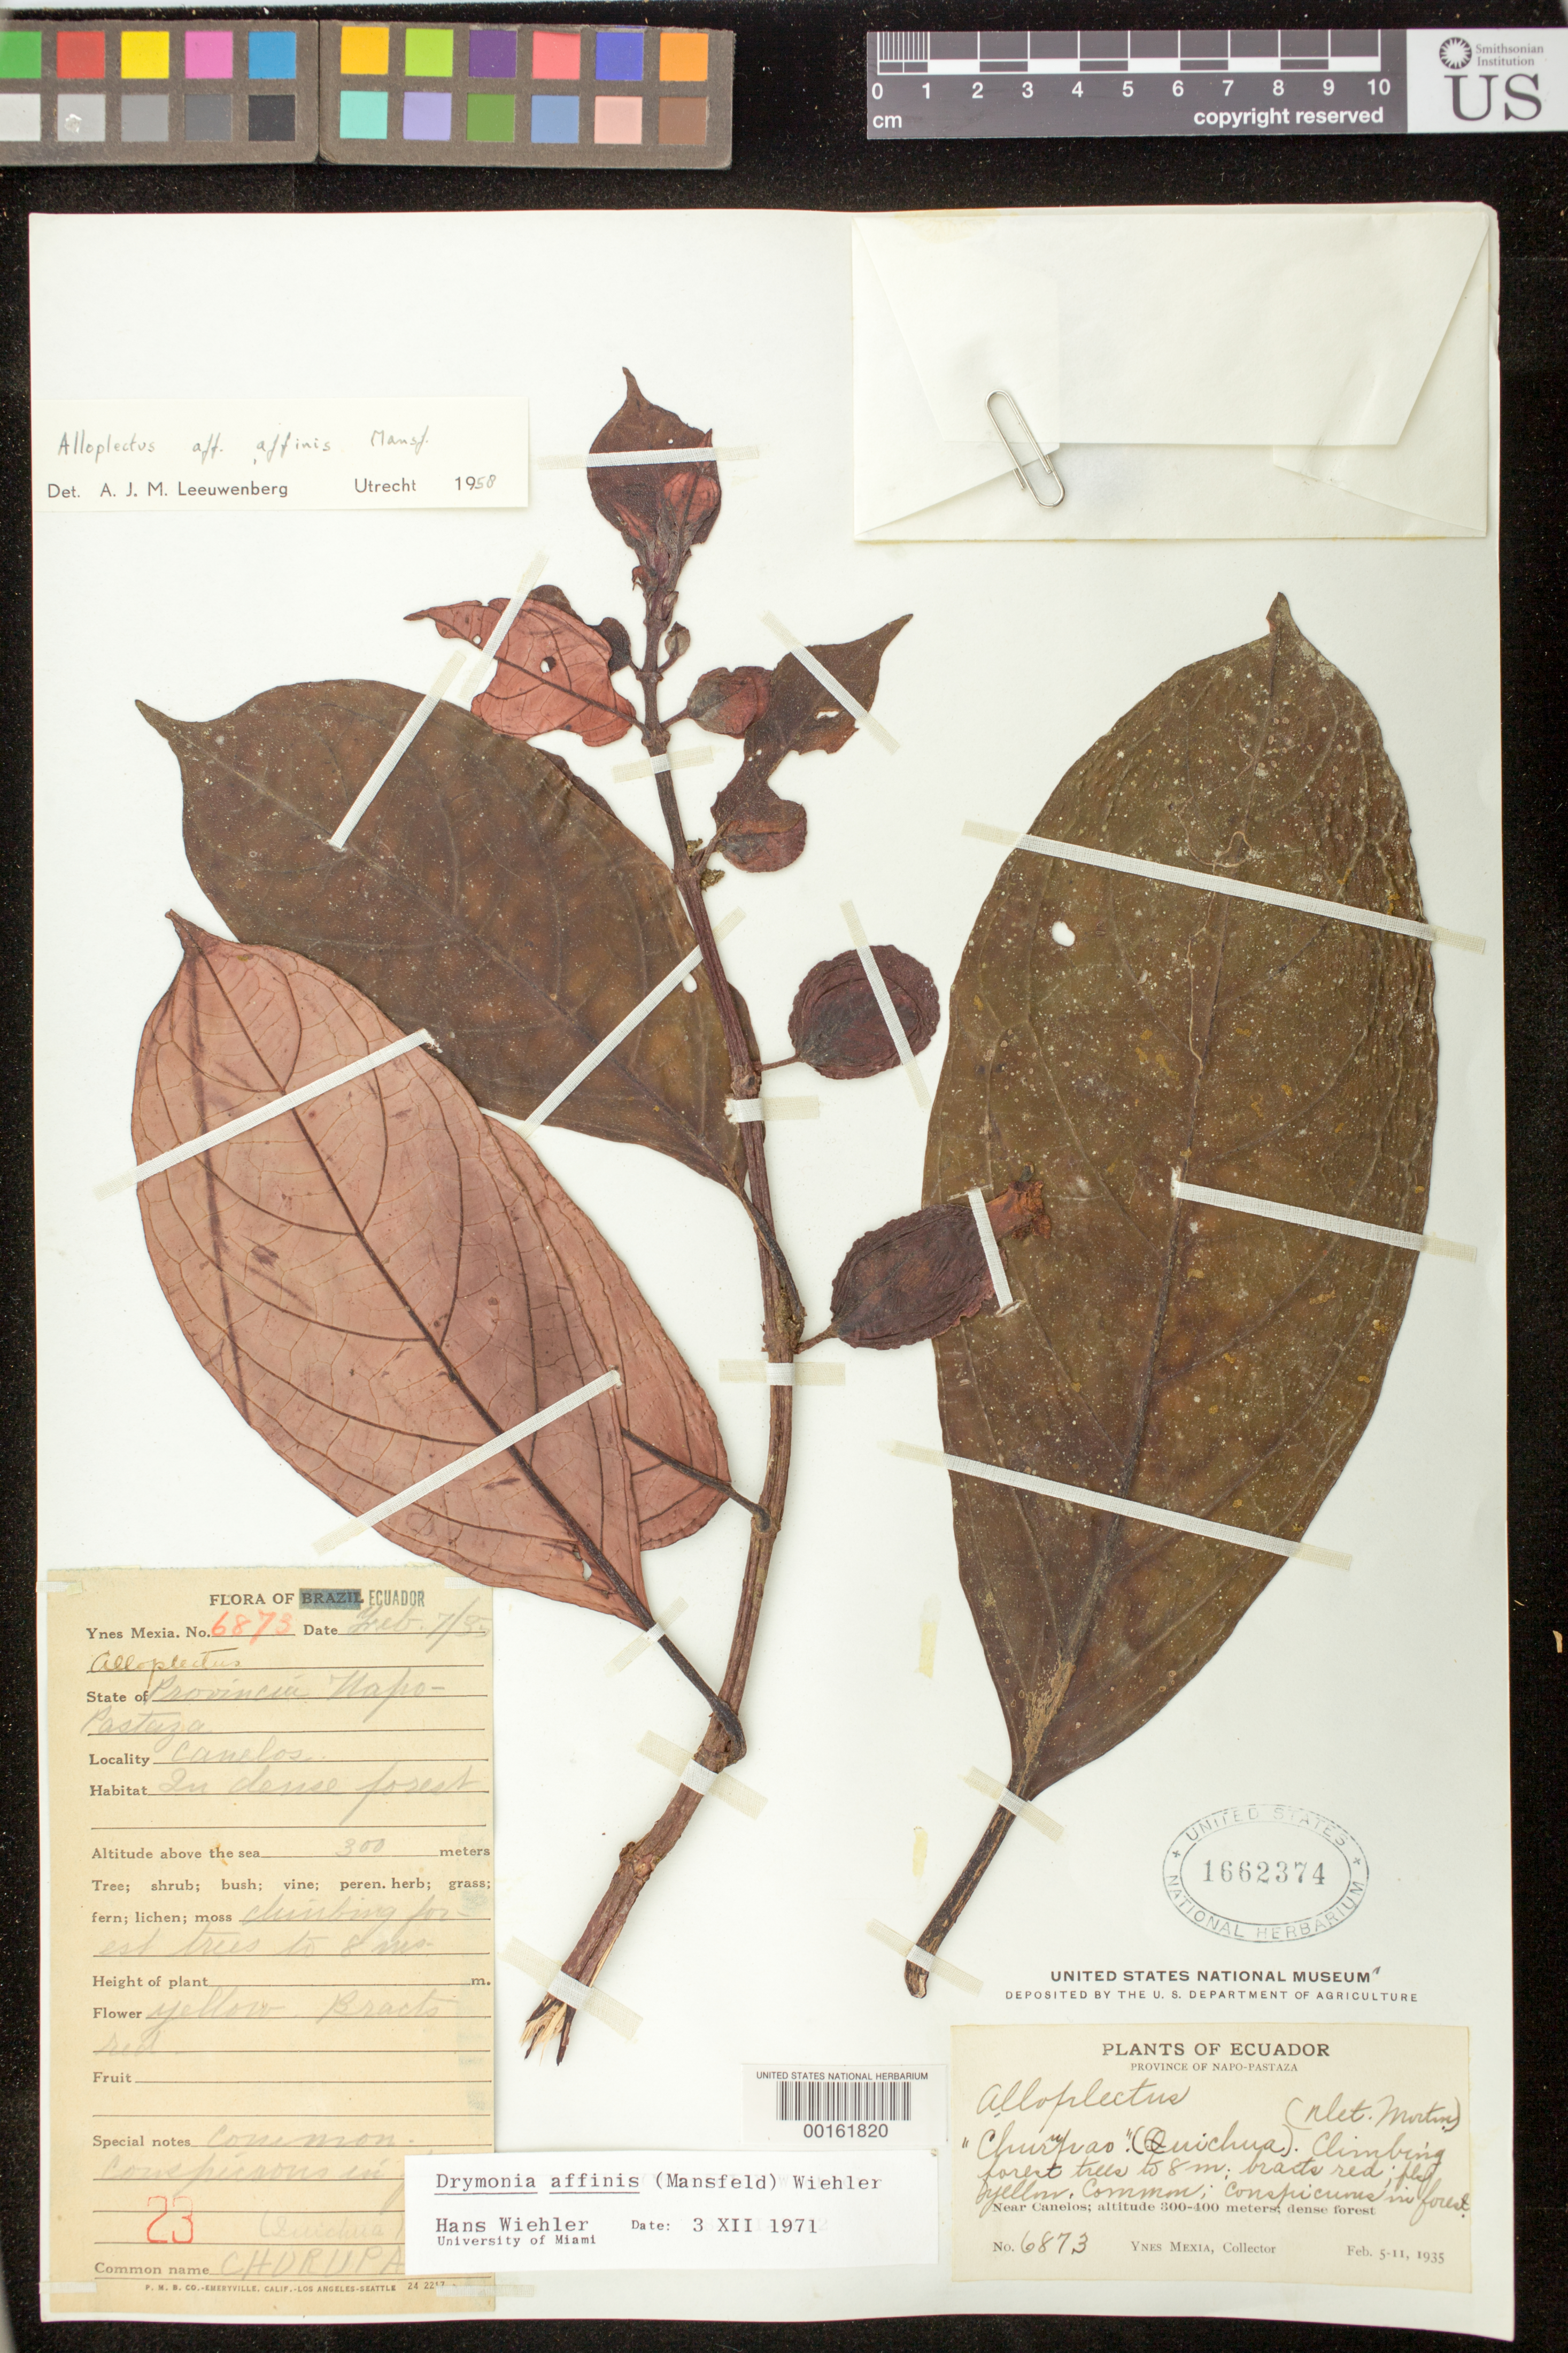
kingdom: Plantae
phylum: Tracheophyta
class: Magnoliopsida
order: Lamiales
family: Gesneriaceae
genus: Drymonia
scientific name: Drymonia affinis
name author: (Mansf.) Wiehler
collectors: Y. Mexia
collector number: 6873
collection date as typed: Feb 1935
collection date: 1935-02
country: Ecuador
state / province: Napo / Pastaza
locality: Near Canelos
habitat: In dense forest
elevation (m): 300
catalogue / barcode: US 1662374